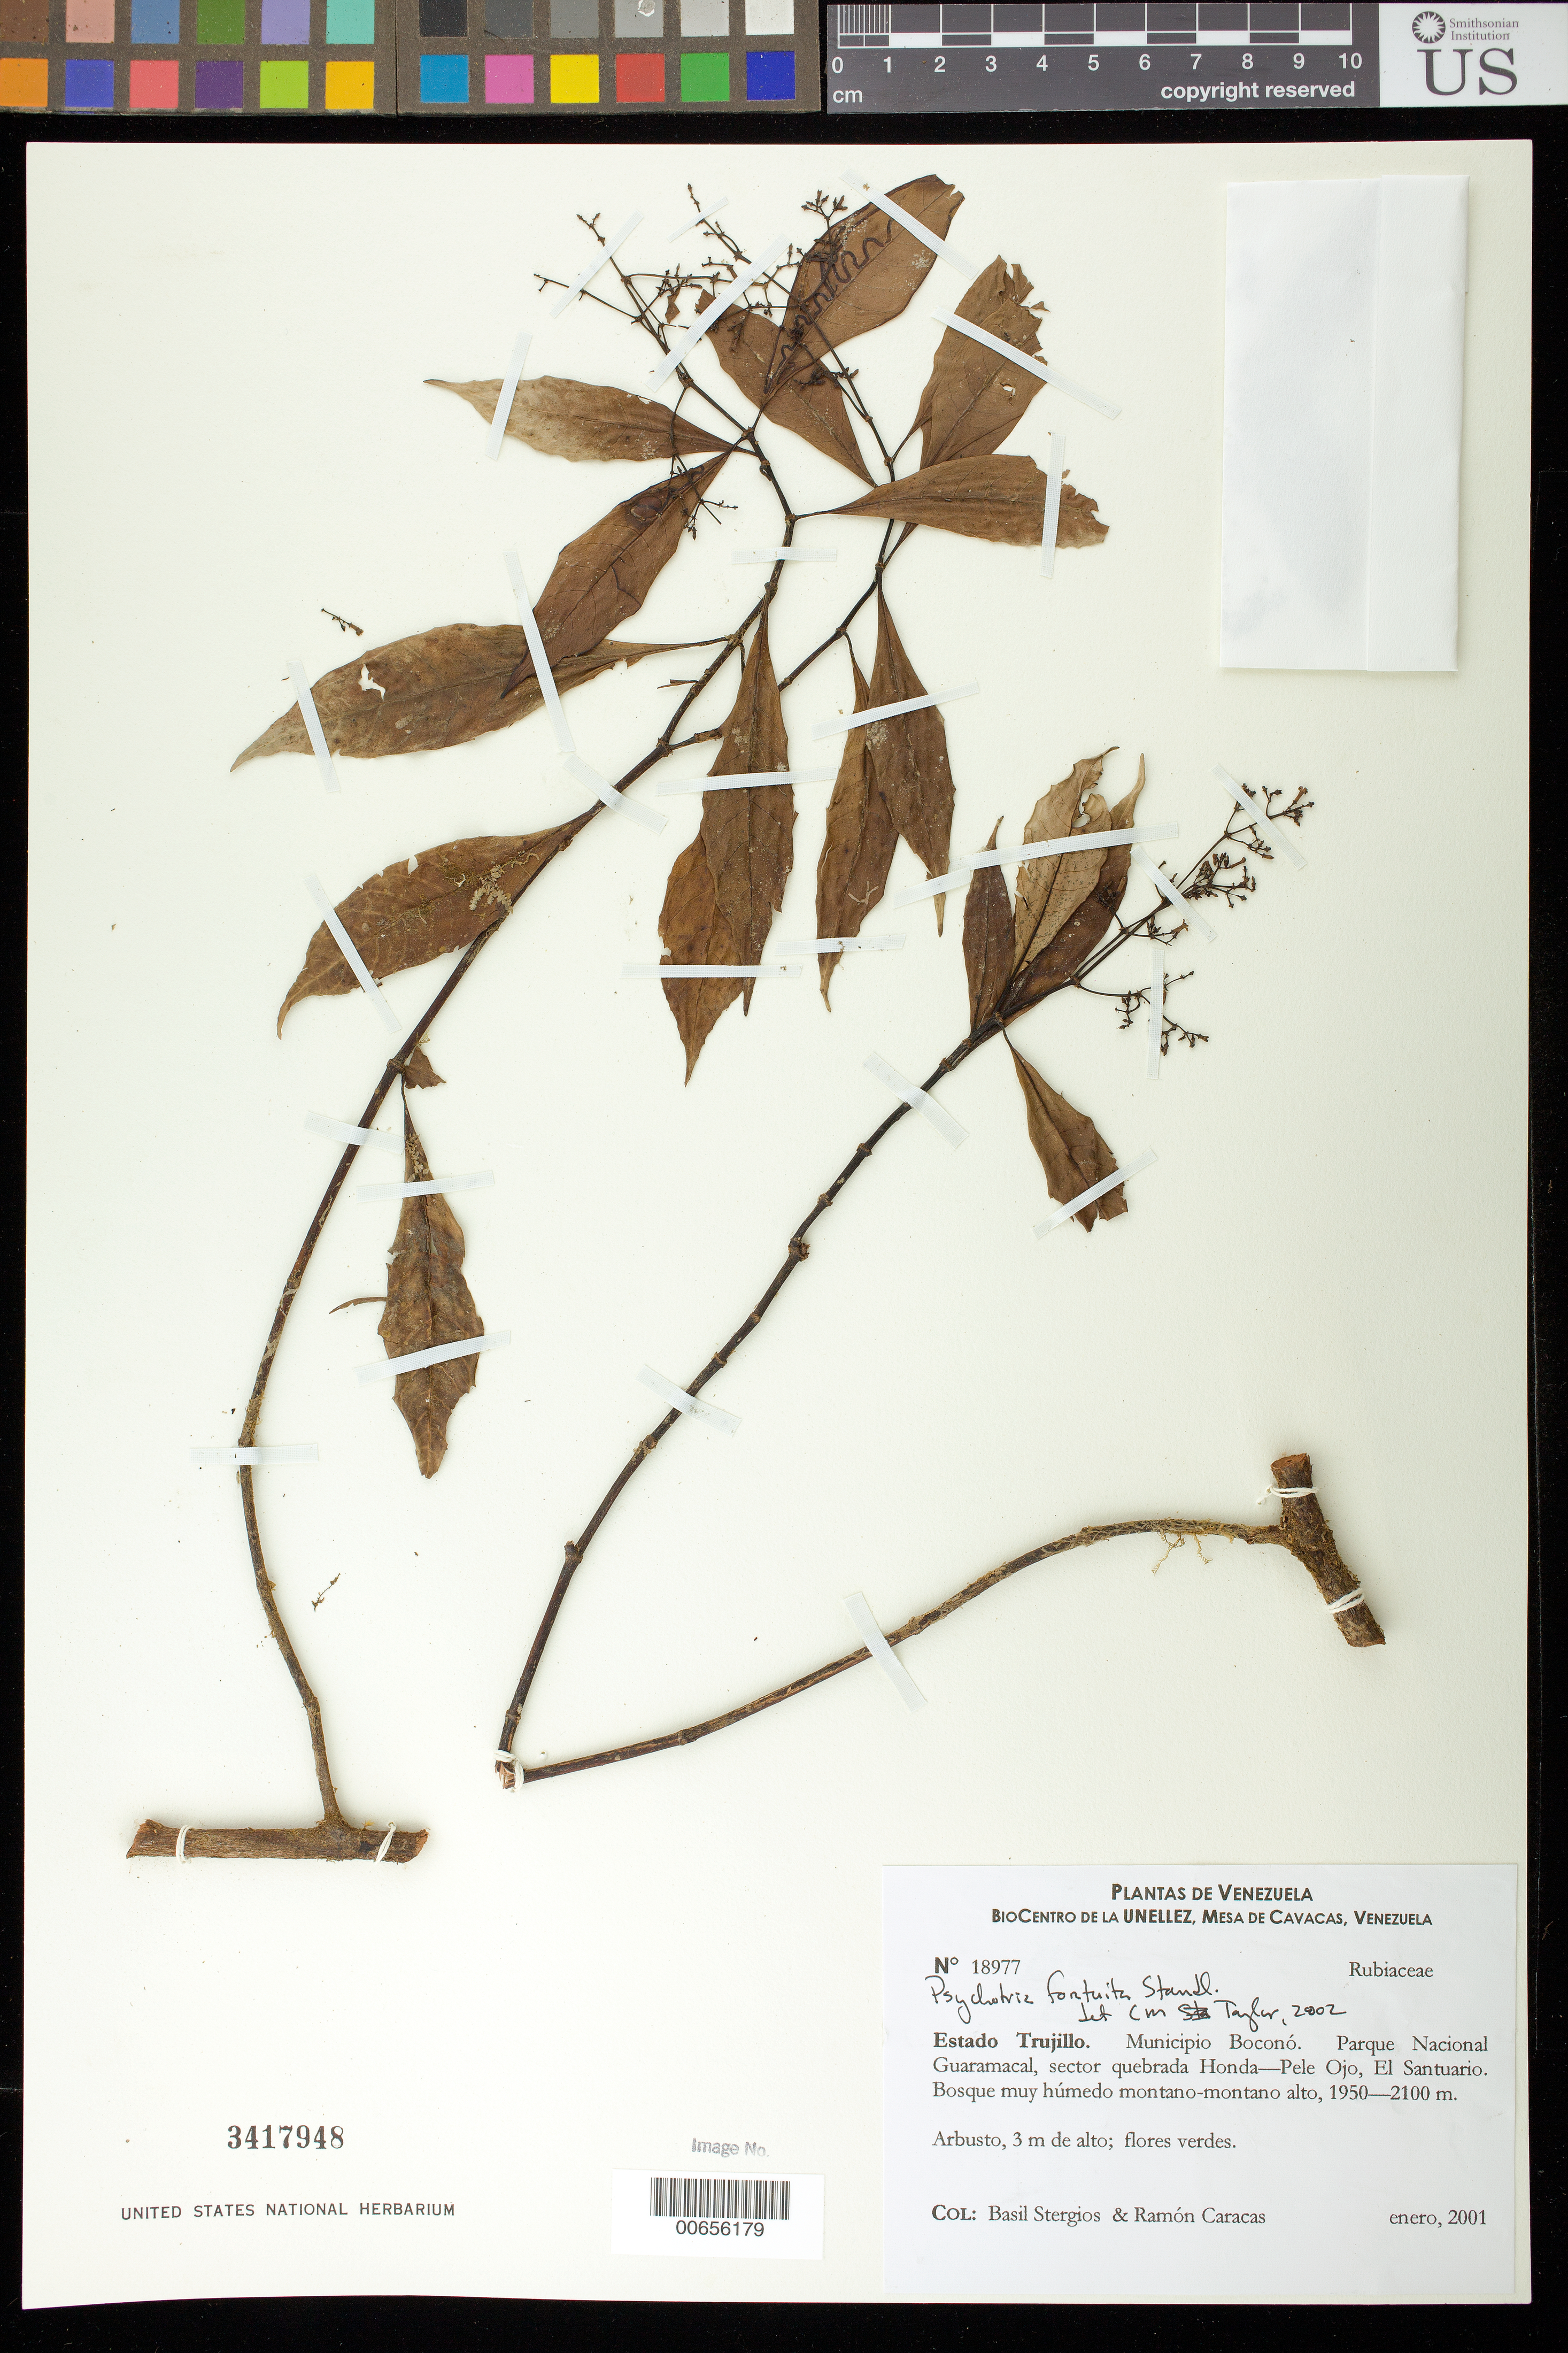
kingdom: Plantae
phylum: Tracheophyta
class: Magnoliopsida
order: Gentianales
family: Rubiaceae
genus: Psychotria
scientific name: Psychotria fortuita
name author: Standl.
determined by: Taylor, Charlotte M.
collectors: B. G. Stergios & R. Caracas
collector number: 18977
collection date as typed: Jan 2001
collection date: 2001-01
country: Venezuela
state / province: Trujillo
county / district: Boconó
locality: Parque Nacional Guaramacal, sector quebrada Honda-Pele Ojo, El Santuario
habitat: Bosque muy húmedo montano-montano alto.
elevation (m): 1950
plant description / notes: MO, PORT, US, VEN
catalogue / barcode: US 3417948